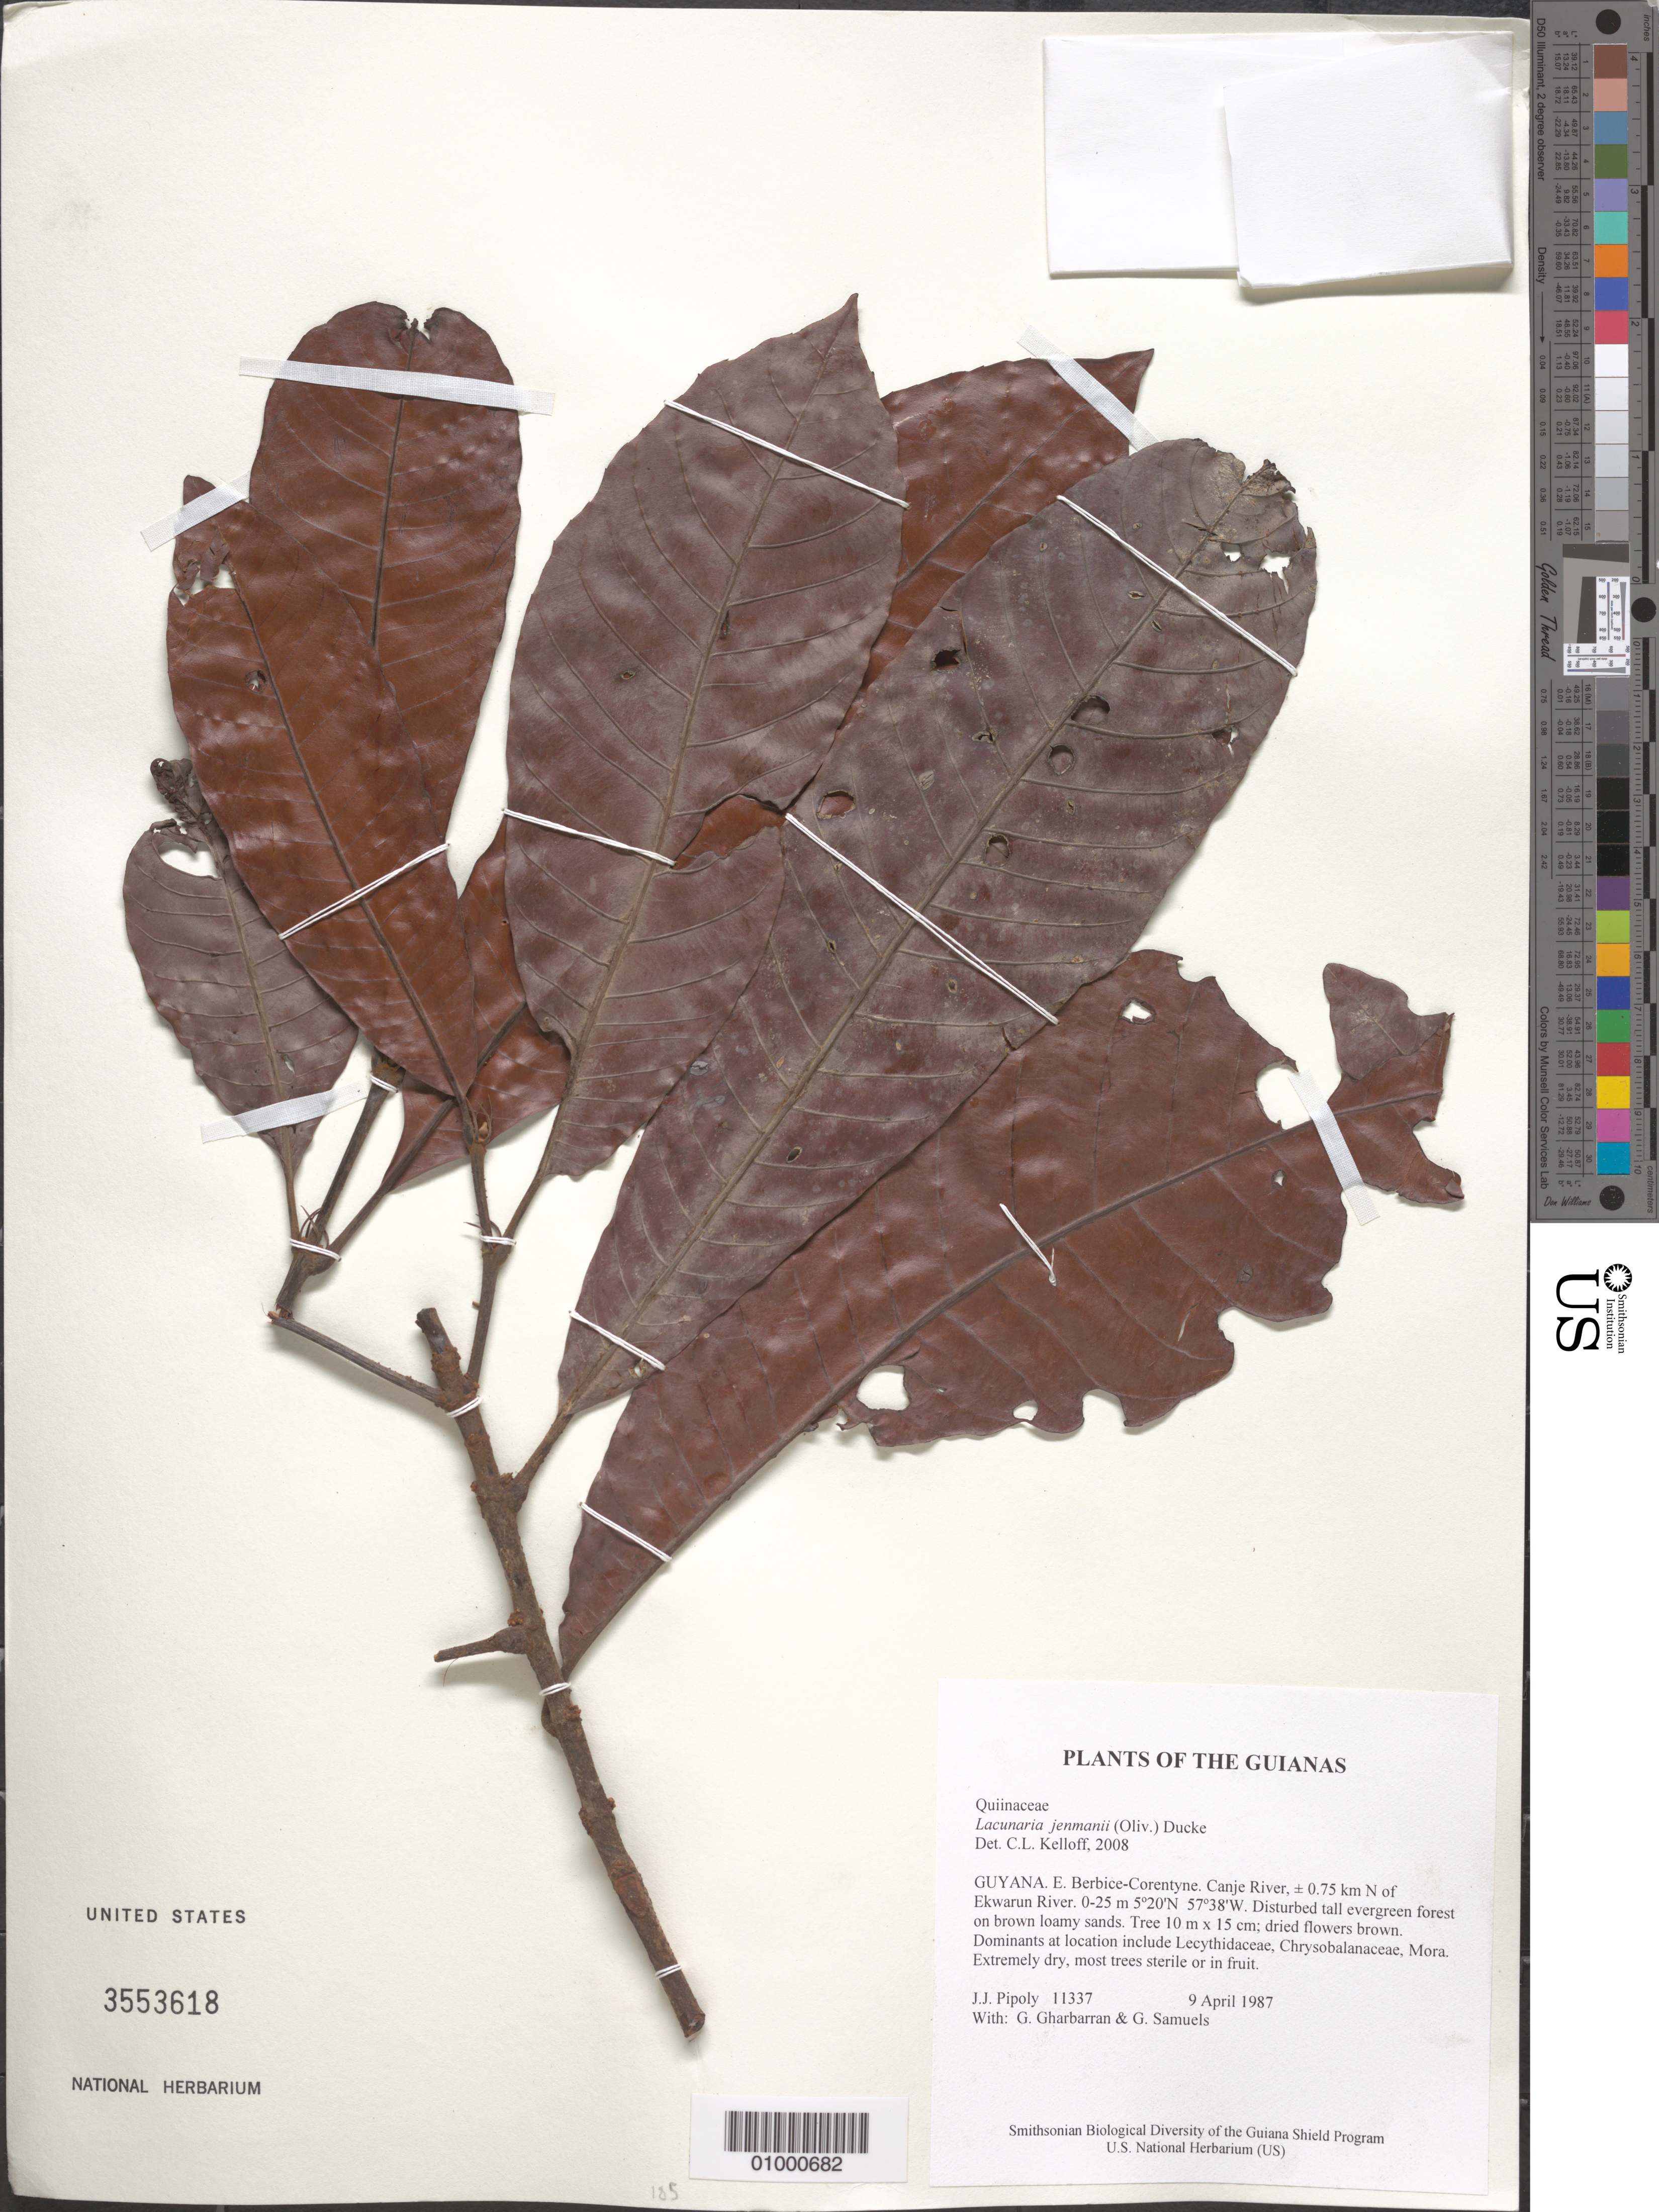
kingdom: Plantae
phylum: Tracheophyta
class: Magnoliopsida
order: Malpighiales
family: Quiinaceae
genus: Lacunaria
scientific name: Lacunaria jenmanii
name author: (Oliv.) Ducke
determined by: Kelloff, Carol L., (US), Smithsonian Institution - National Museum of Natural History (UNITED STATES)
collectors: J. J. Pipoly, G. Gharbarran & G. Samuels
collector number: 11337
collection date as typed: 9 April 1987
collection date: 1987-04-09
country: Guyana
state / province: E. Berbice-Corentyne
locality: Canje River, ± 0.75 km N of Ekwarun River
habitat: Disturbed tall evergreen forest on brown loamy sands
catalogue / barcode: US 3553618